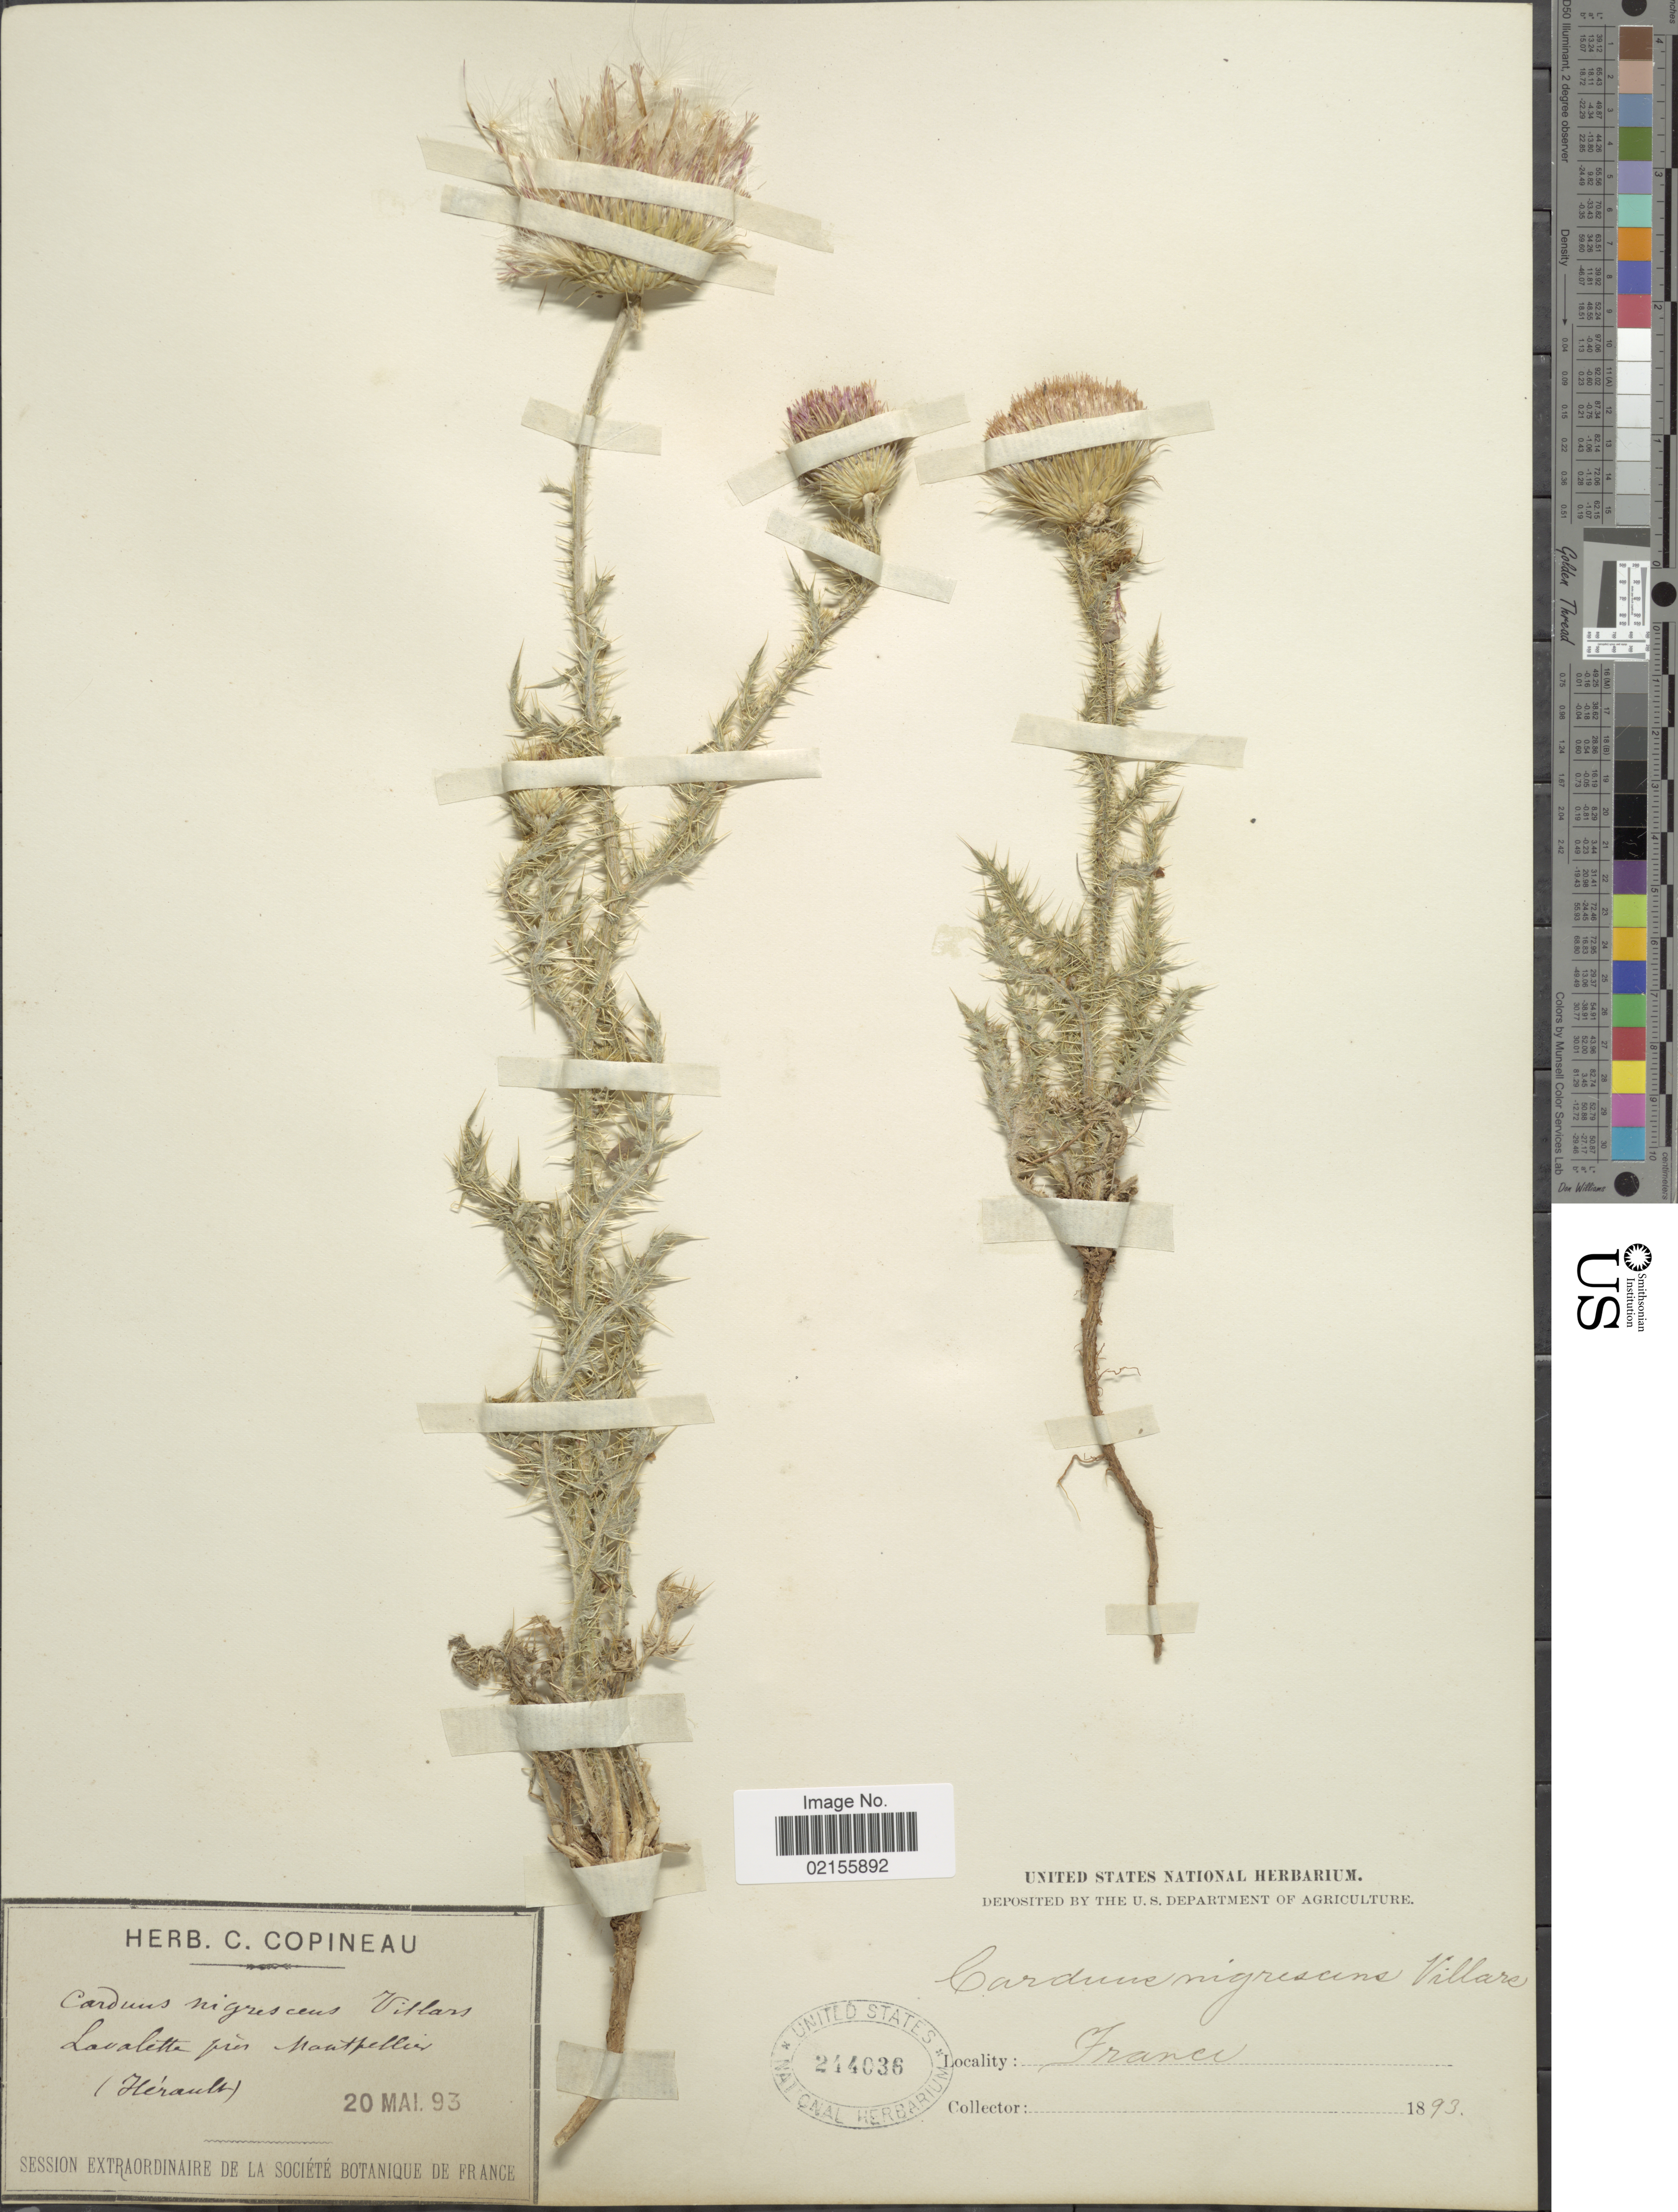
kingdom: Plantae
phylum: Tracheophyta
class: Magnoliopsida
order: Asterales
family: Asteraceae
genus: Carduus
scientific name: Carduus nigrescens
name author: Vill.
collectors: ex herb. C. Copineau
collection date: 1893-05-20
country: France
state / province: Occitanie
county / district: Hérault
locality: Lavalette pres Montpellier (Hérault)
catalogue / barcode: US 244036